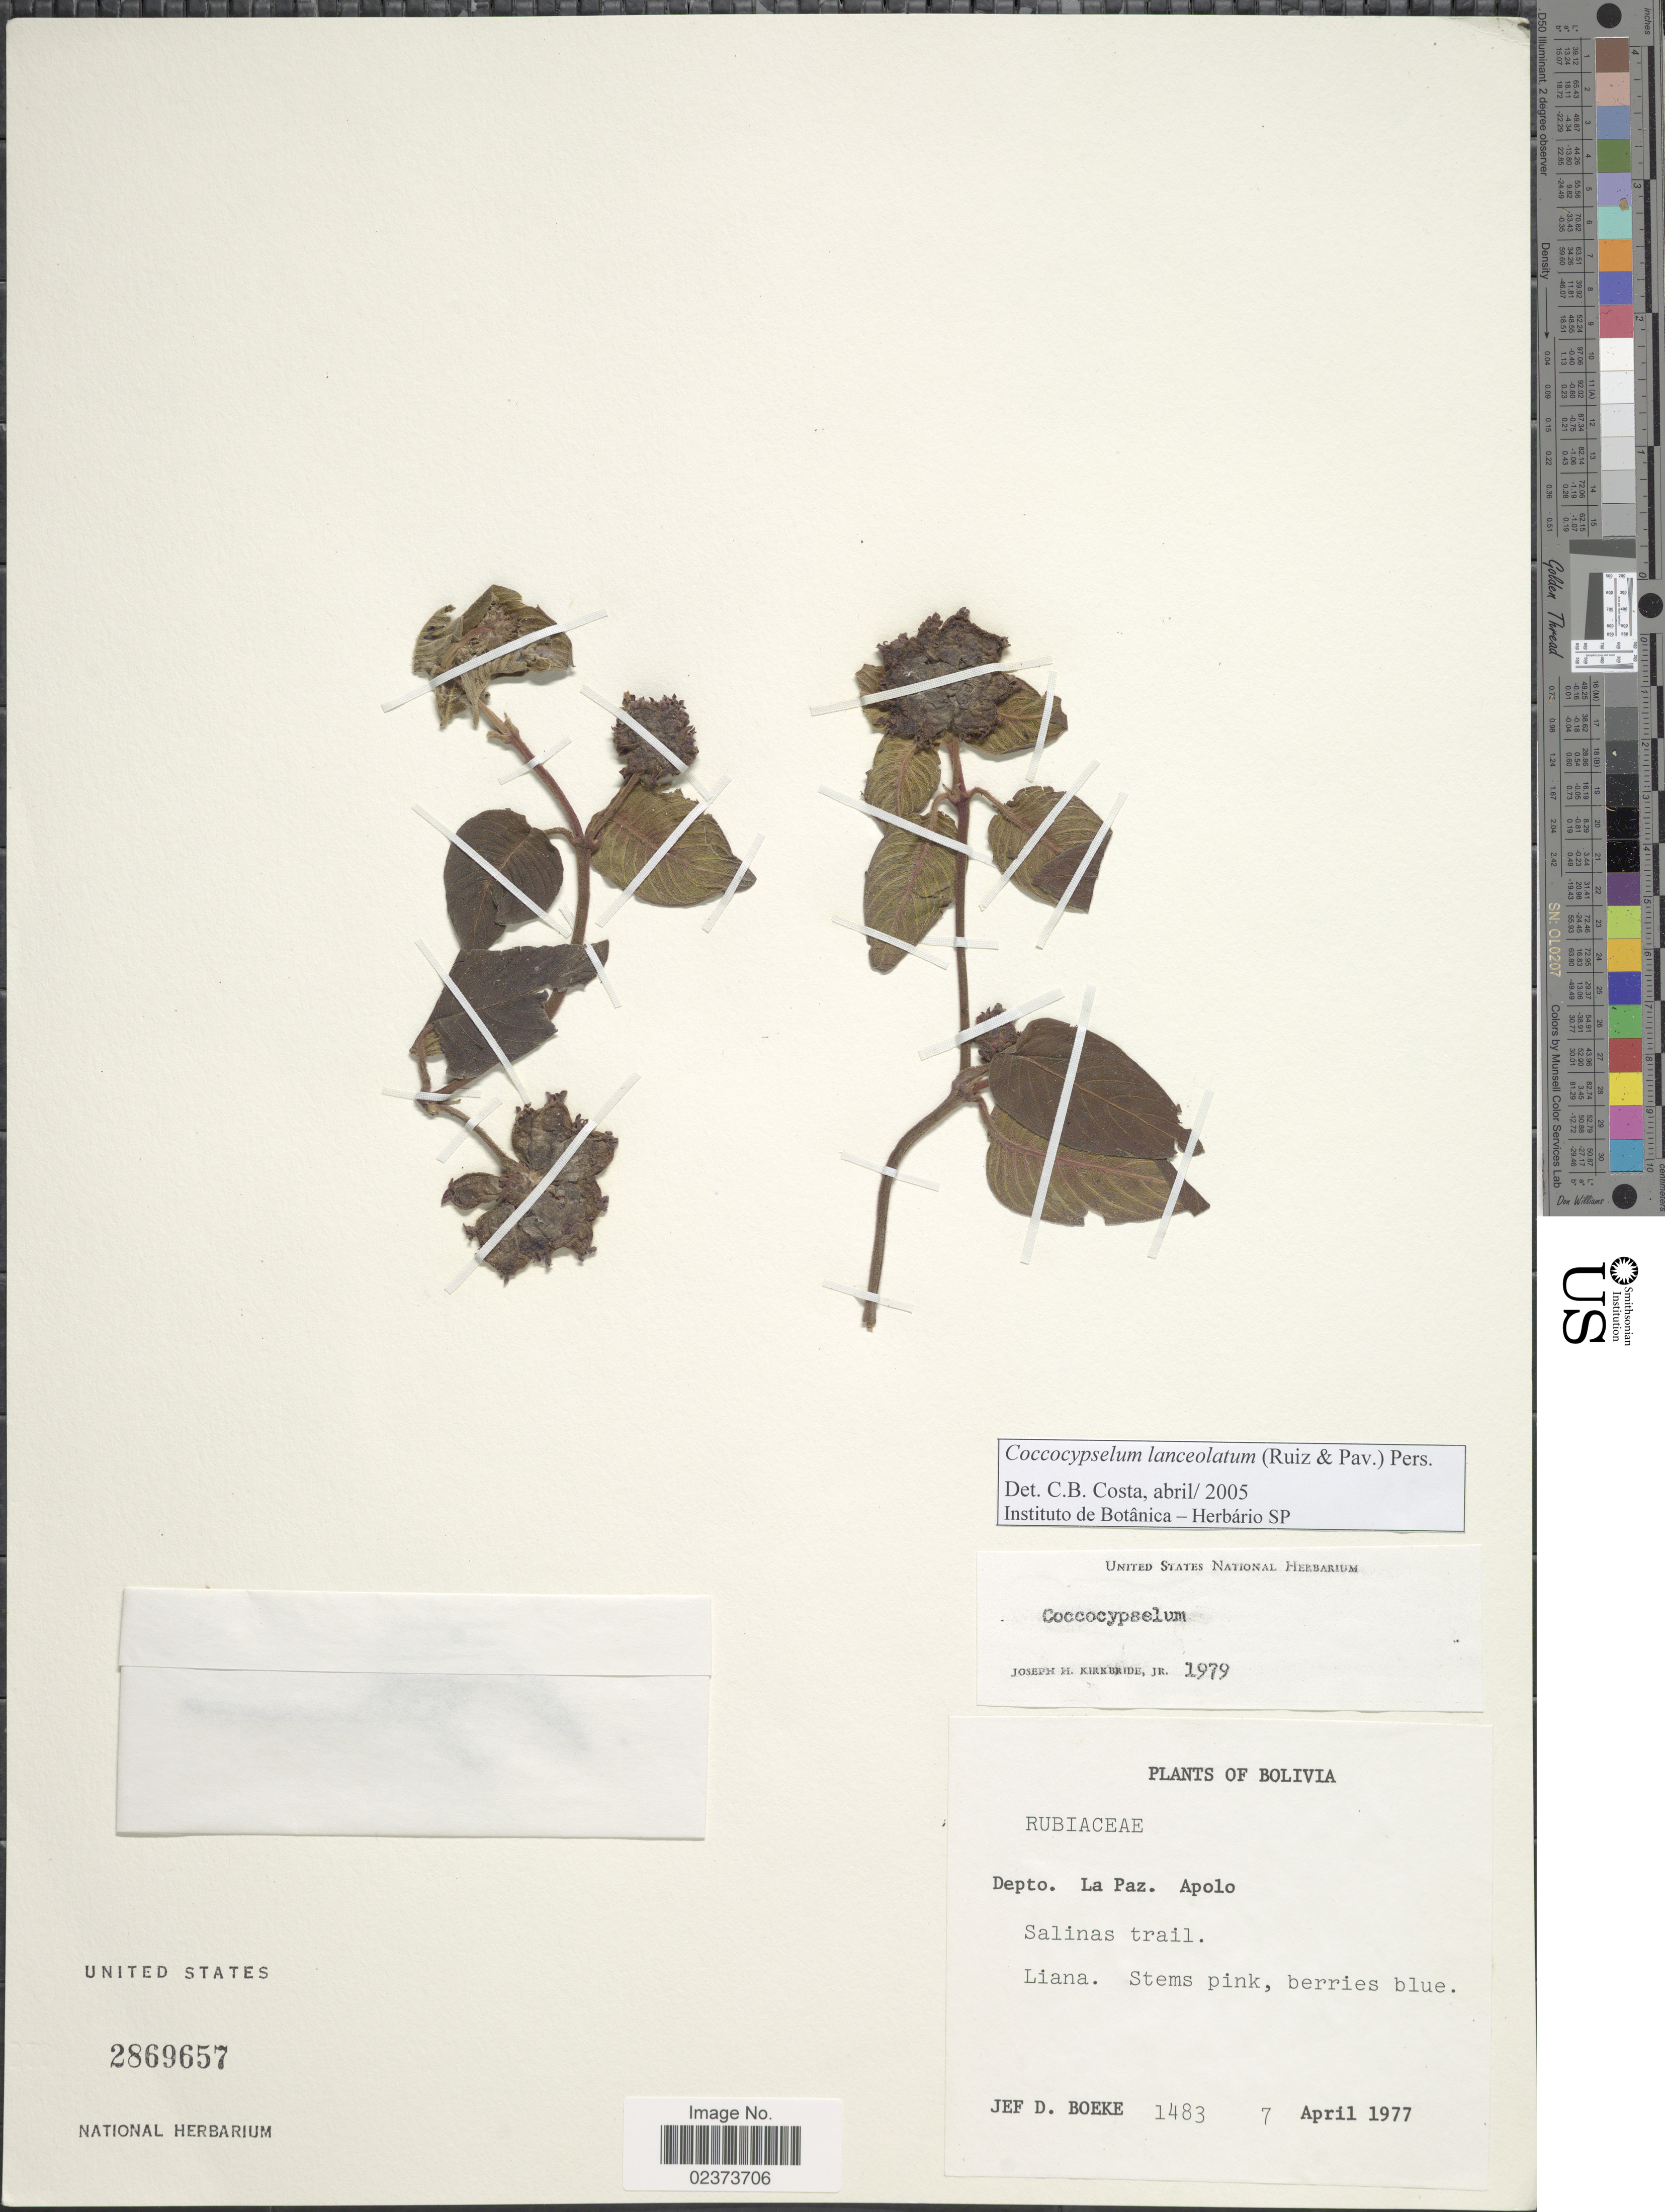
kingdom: Plantae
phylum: Tracheophyta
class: Magnoliopsida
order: Gentianales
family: Rubiaceae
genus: Coccocypselum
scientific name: Coccocypselum lanceolatum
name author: (Ruiz & Pav.) Pers.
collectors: J. Boeke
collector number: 1483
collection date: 1977-04-07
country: Bolivia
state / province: La Paz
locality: Depto La Paz. Apolo, Salinas trail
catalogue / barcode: US 2869657